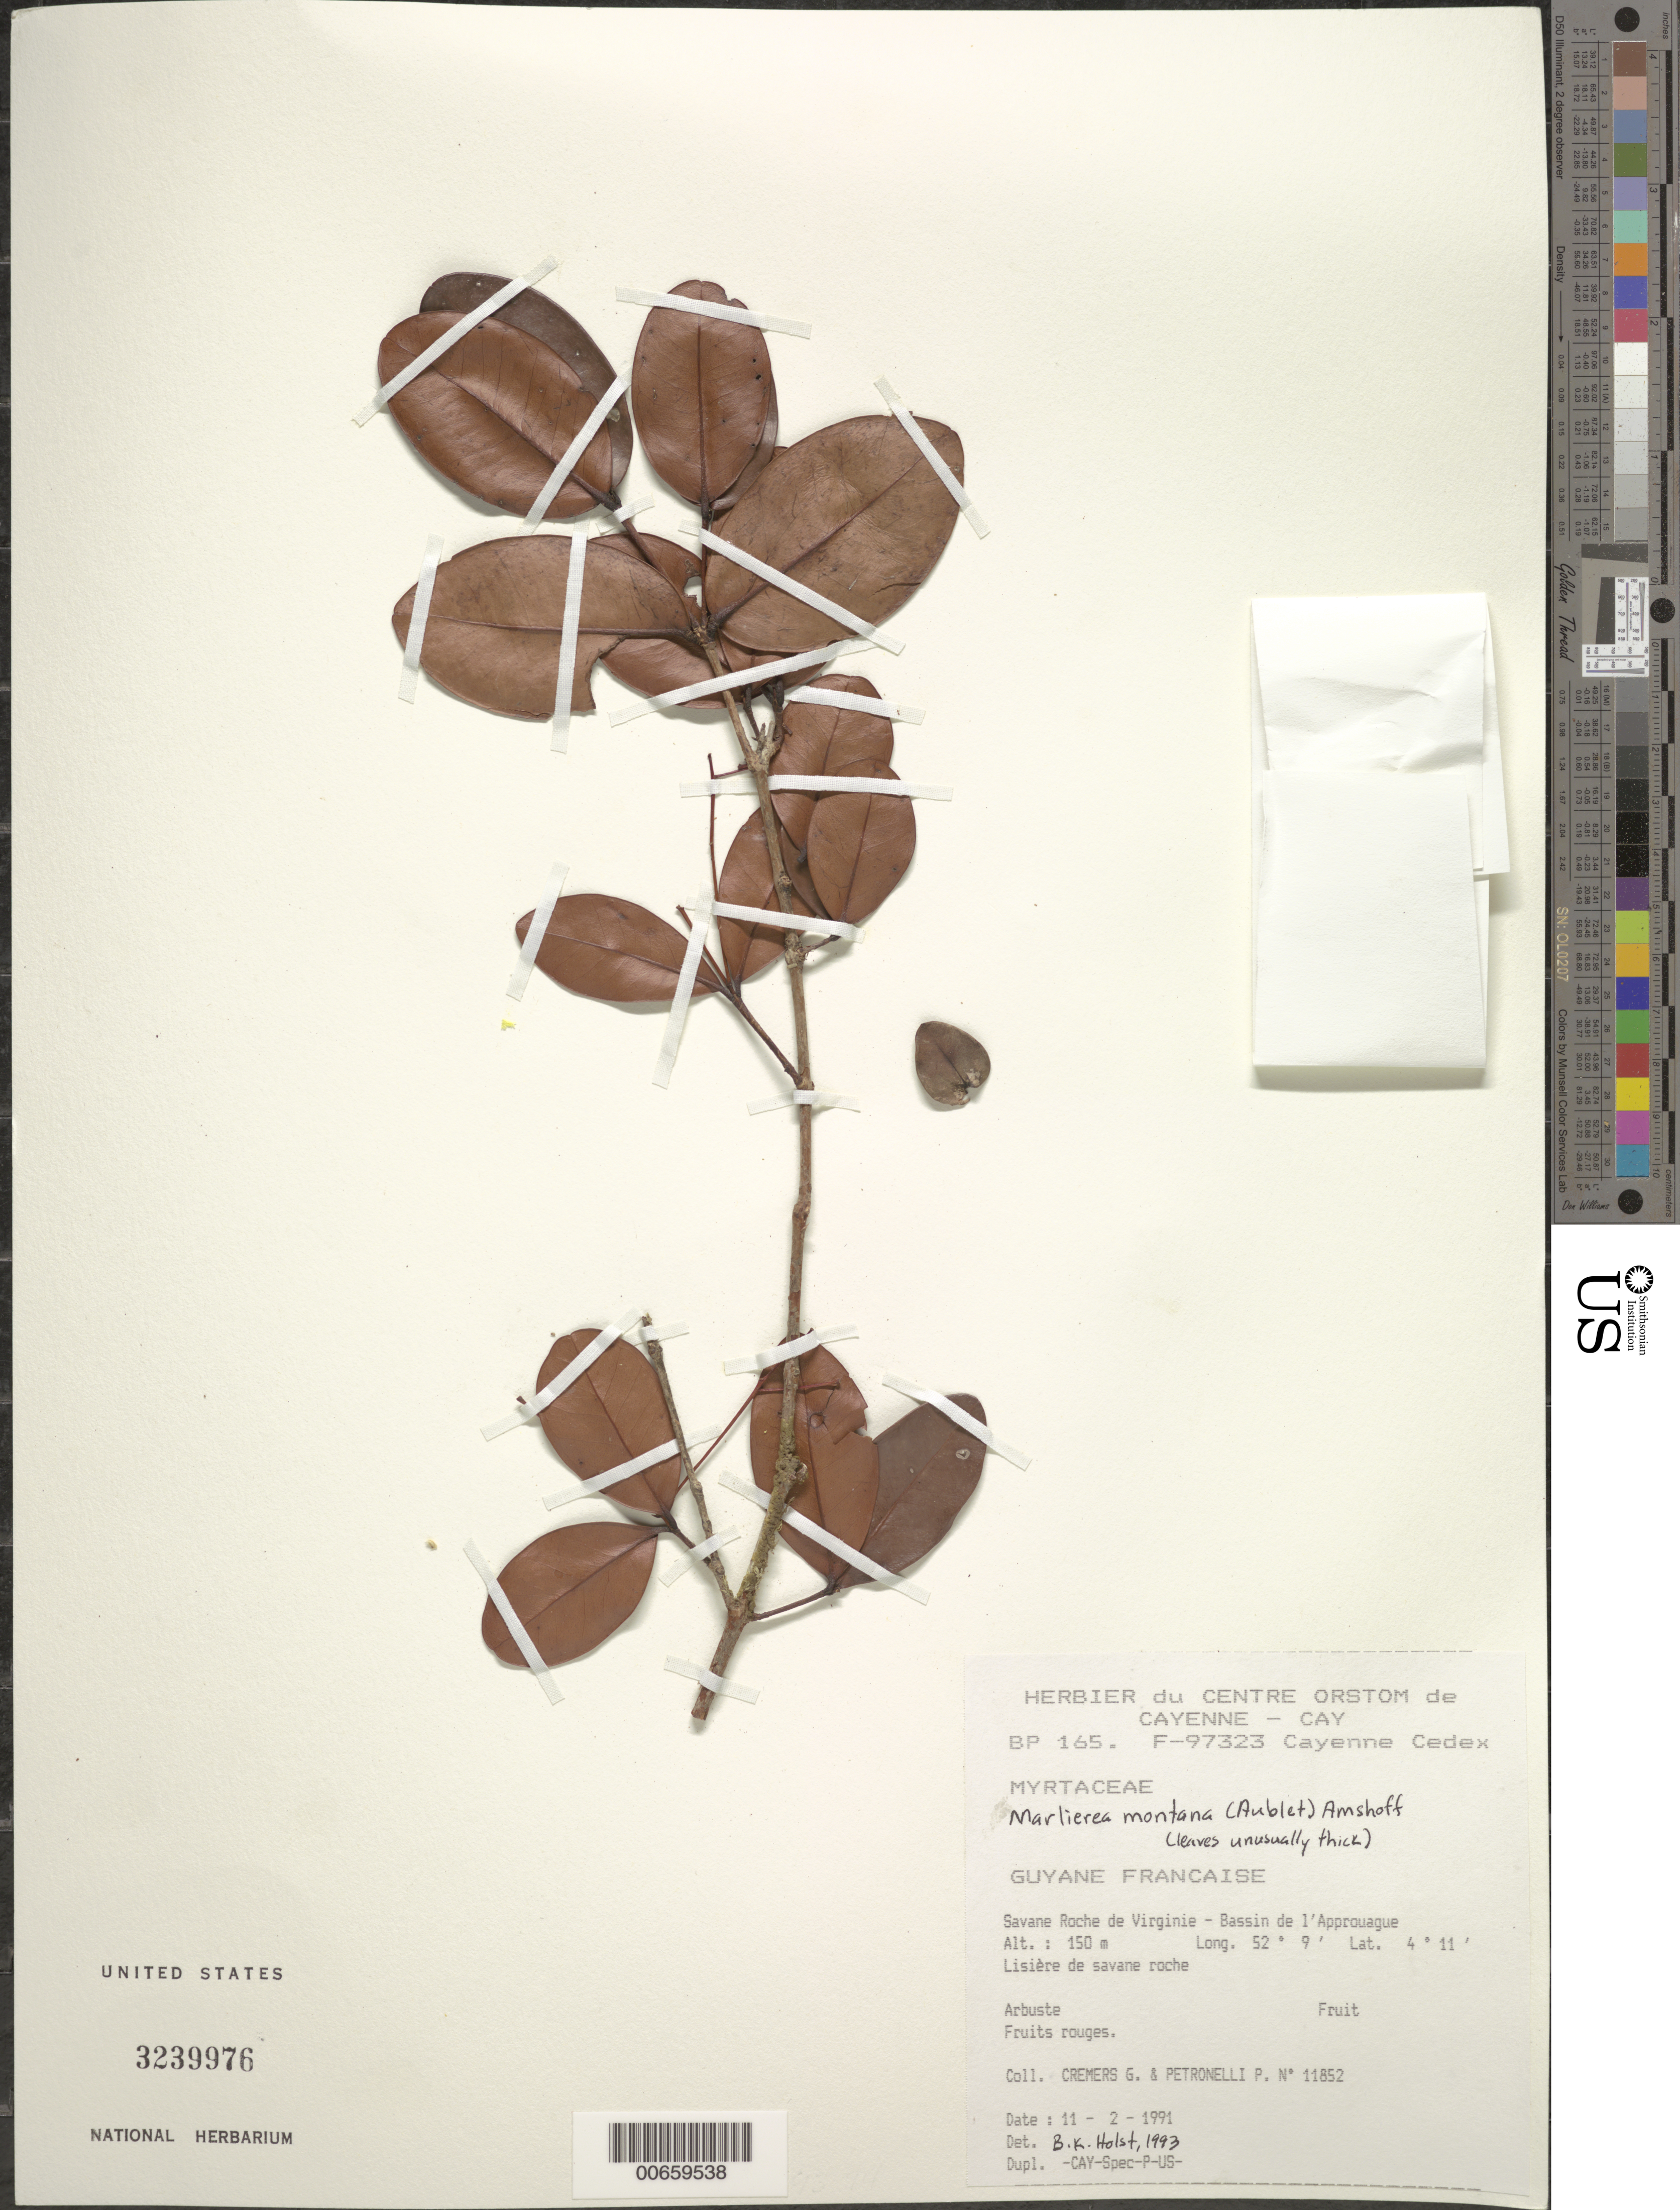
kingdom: Plantae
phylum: Tracheophyta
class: Magnoliopsida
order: Myrtales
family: Myrtaceae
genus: Myrcia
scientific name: Myrcia neomontana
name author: E. Lucas & C.E. Wilson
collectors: G. Cremers & P. Petronelli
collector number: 11852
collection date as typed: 11-Feb-91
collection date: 1991-02-11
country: French Guiana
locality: Savane Roche de Virginie, Bassin de l'Approuague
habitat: Lisière de savane roche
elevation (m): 150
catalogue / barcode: US 3239976